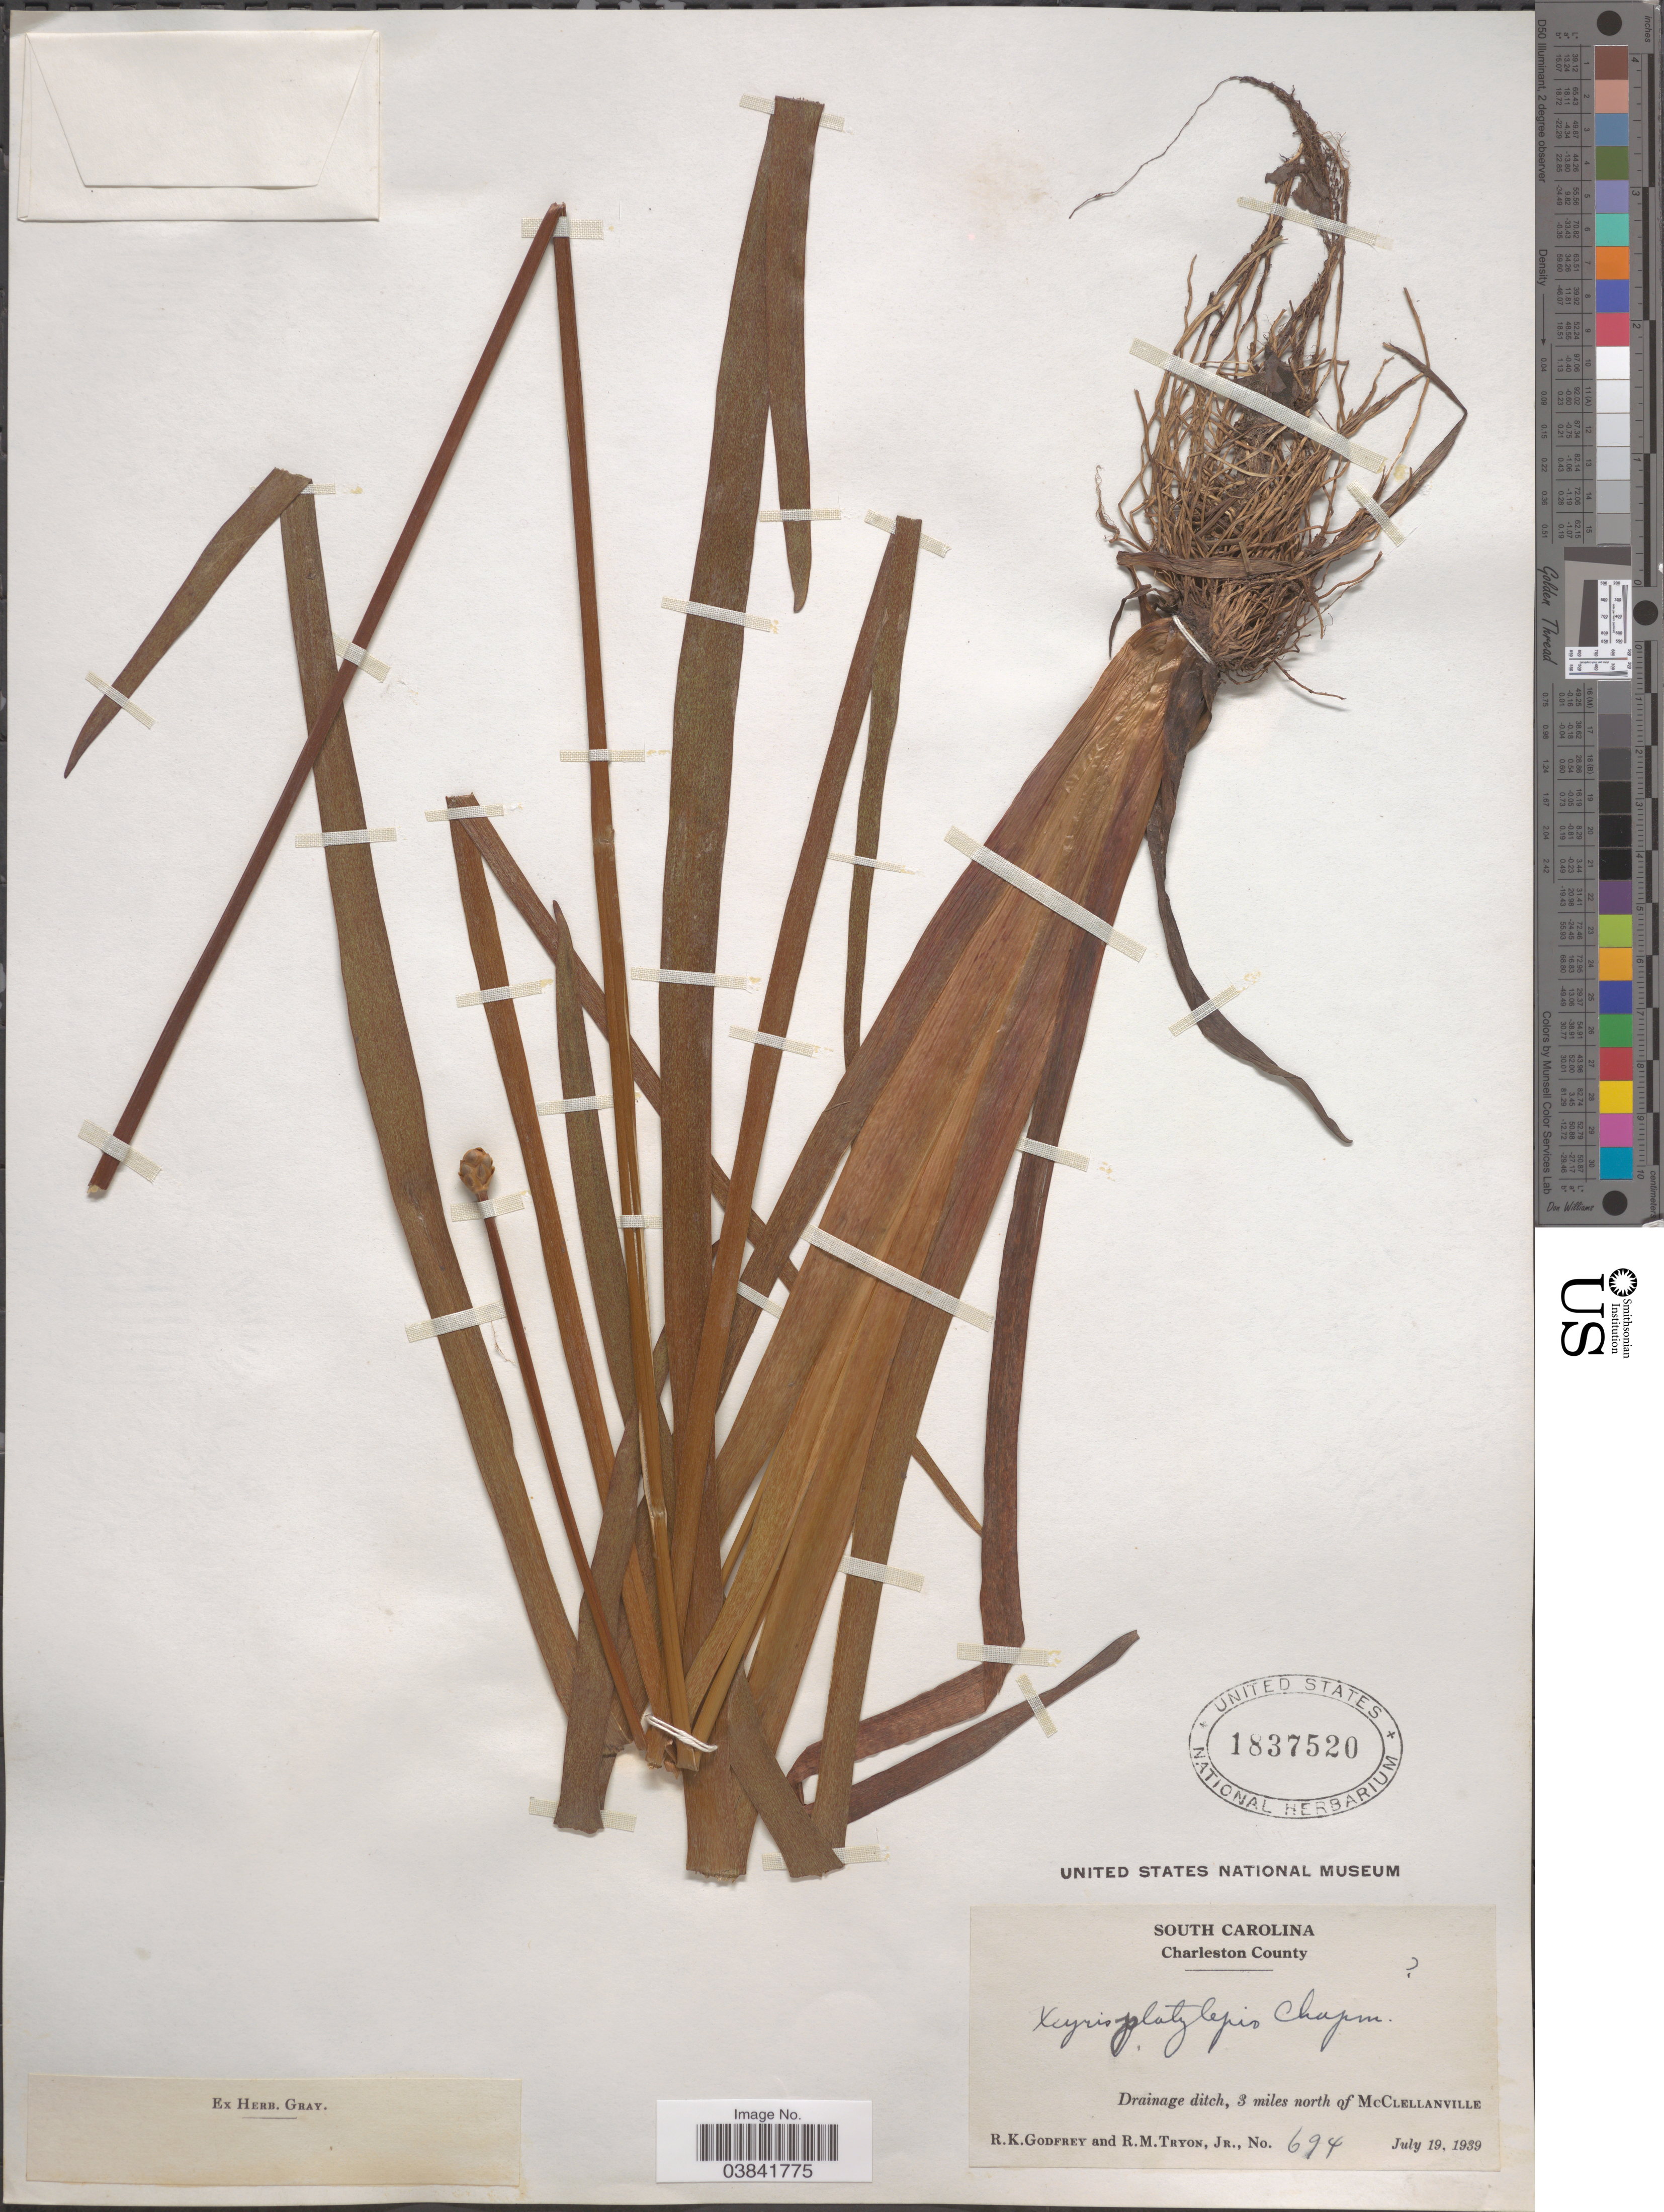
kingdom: Plantae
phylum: Tracheophyta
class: Liliopsida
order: Poales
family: Xyridaceae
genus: Xyris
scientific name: Xyris platylepis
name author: Chapm.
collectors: R. K. Godfrey & R. Tryon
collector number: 694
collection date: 1939-07-19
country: United States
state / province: South Carolina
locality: Charleston County. Drainage ditch, 3 miles north of McClellanville.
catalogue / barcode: US 1837520